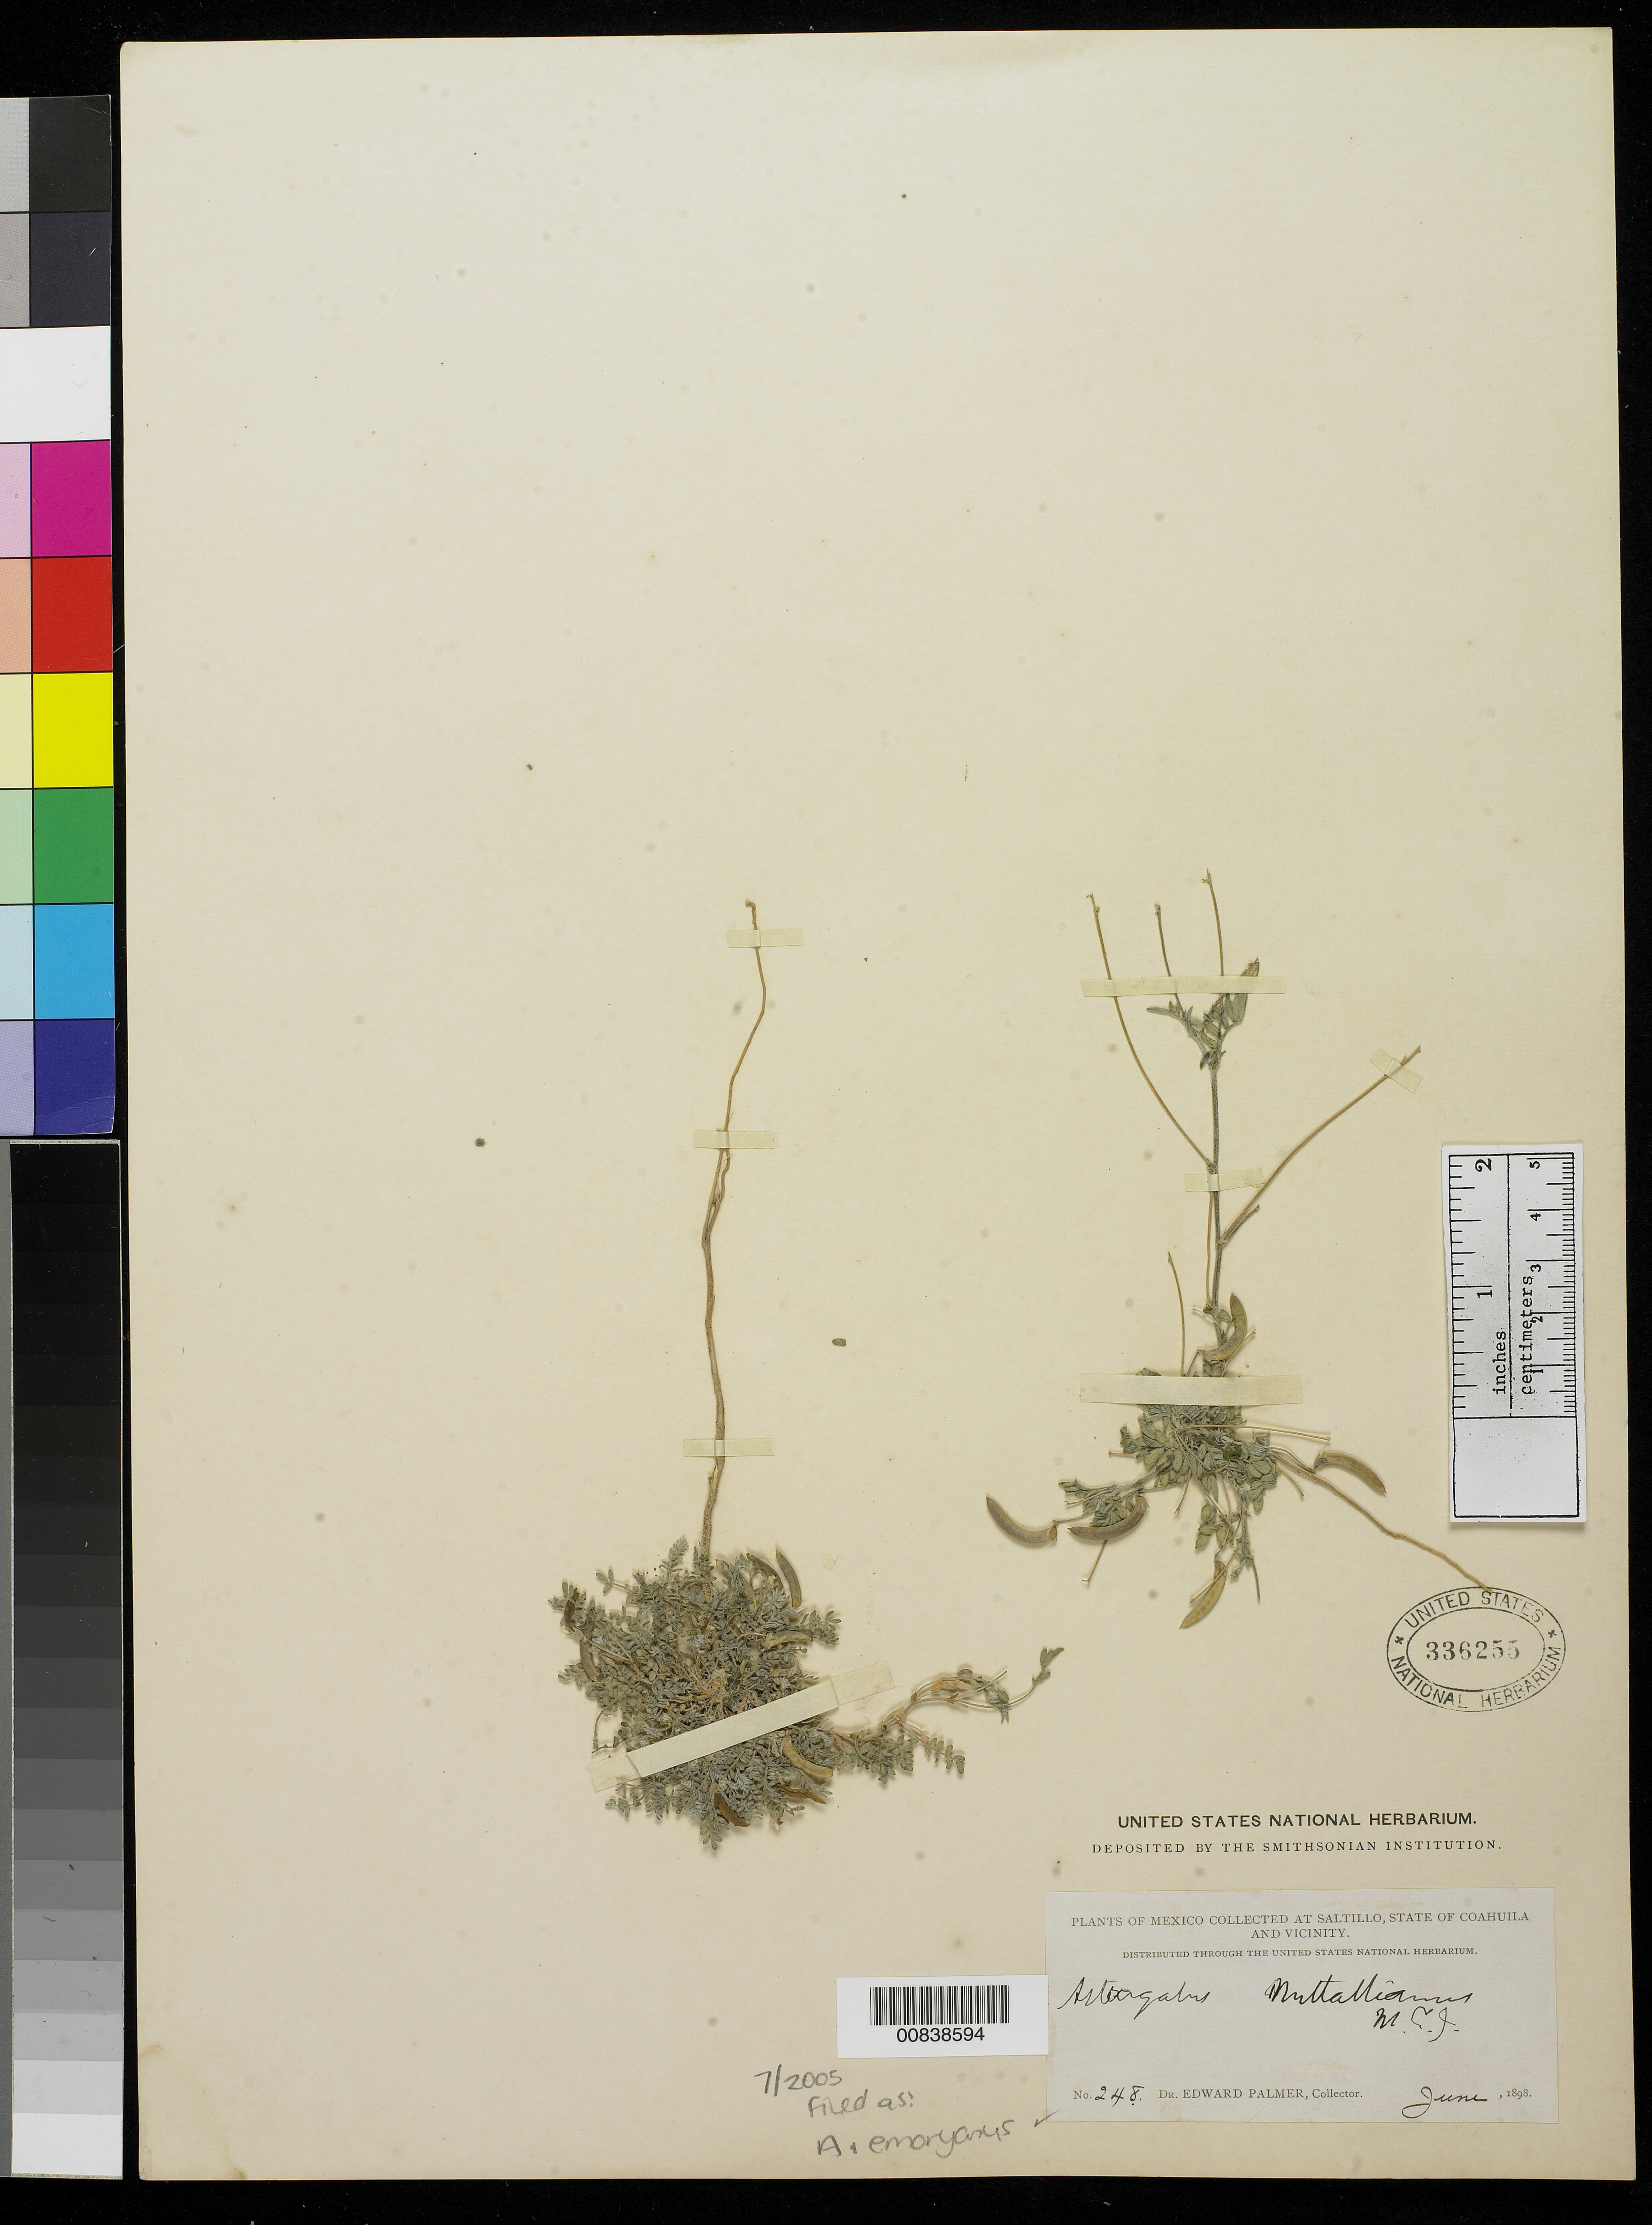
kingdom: Plantae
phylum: Tracheophyta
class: Magnoliopsida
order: Fabales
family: Fabaceae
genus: Astragalus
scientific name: Astragalus nuttallianus var. austrinus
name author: DC.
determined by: Estrada, E.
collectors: E. Palmer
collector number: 248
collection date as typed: Jun 1898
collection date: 1898-06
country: Mexico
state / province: Coahuila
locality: Saltillo, Coahuila and vicinity.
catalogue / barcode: US 336255